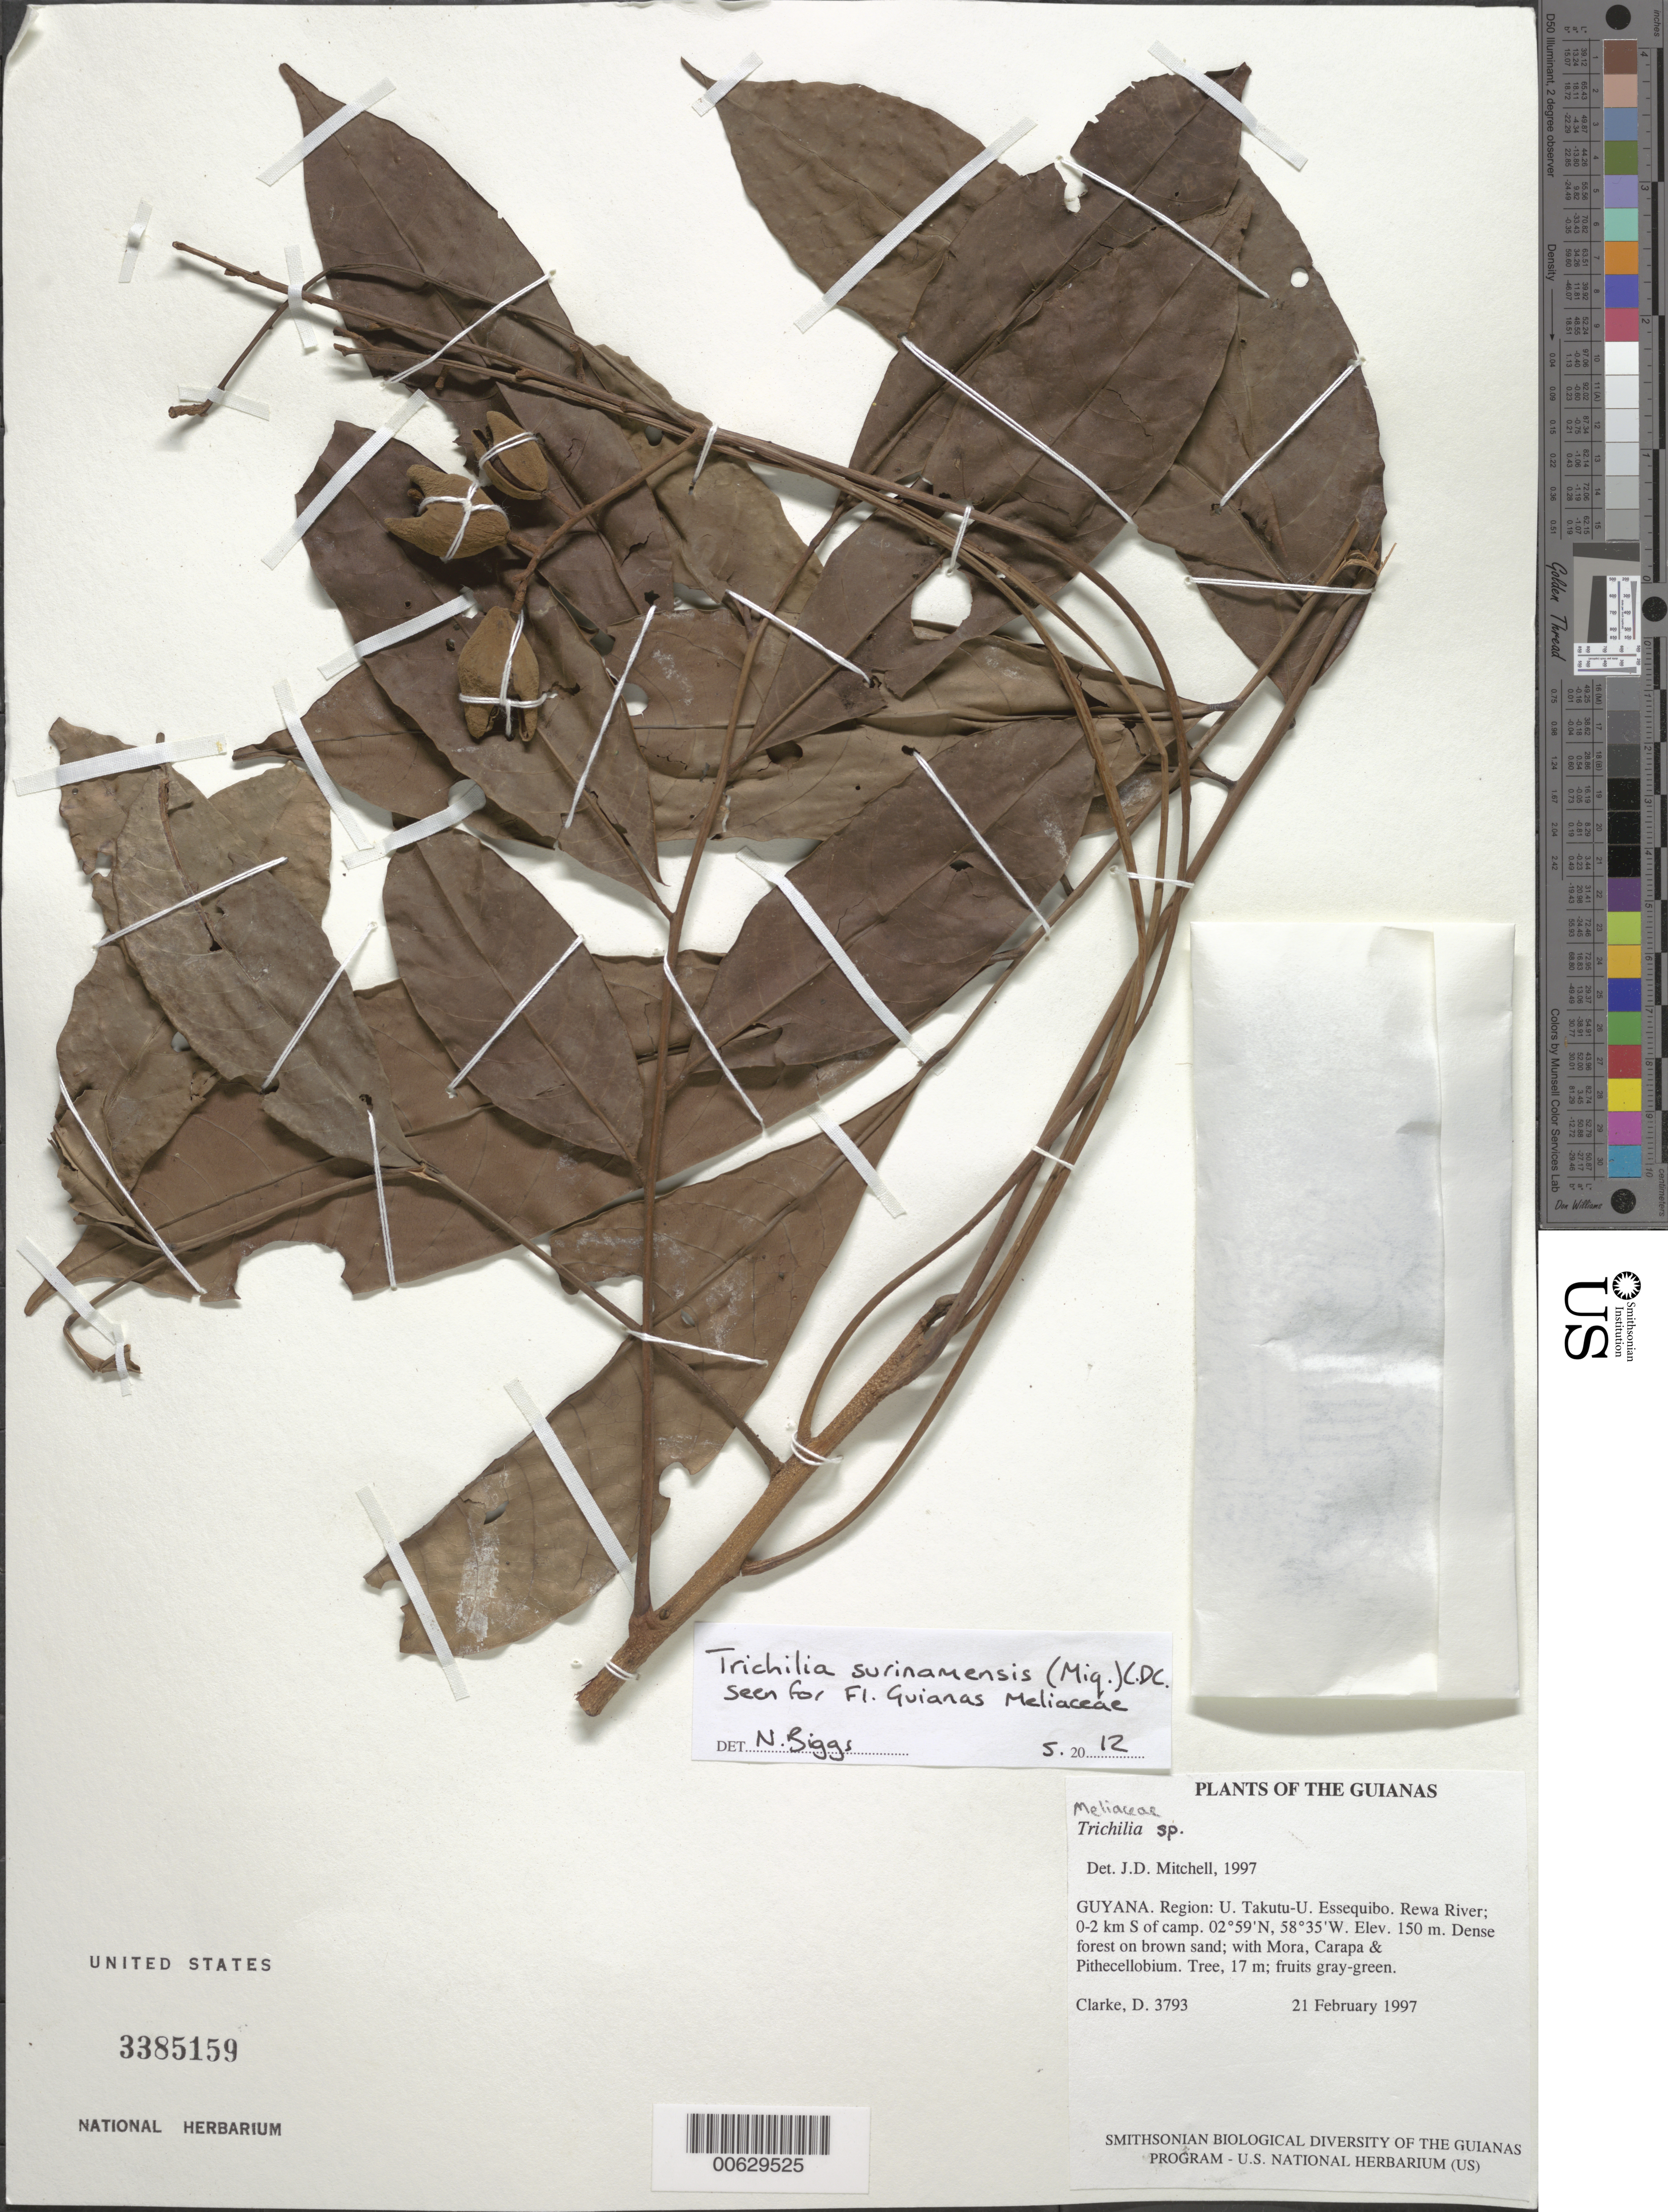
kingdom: Plantae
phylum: Tracheophyta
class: Magnoliopsida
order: Sapindales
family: Meliaceae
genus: Trichilia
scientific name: Trichilia surinamensis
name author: (Miq.) C. DC.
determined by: Biggs, N.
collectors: H. D. Clarke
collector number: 3793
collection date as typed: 21 February 1997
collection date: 1997-02-21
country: Guyana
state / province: U. Takutu-U. Essequibo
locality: Rewa River; 0-2 km S of camp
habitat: Dense forest on brown sand; with Mora, Carapa & Pithecellobium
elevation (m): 150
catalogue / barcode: US 3385159